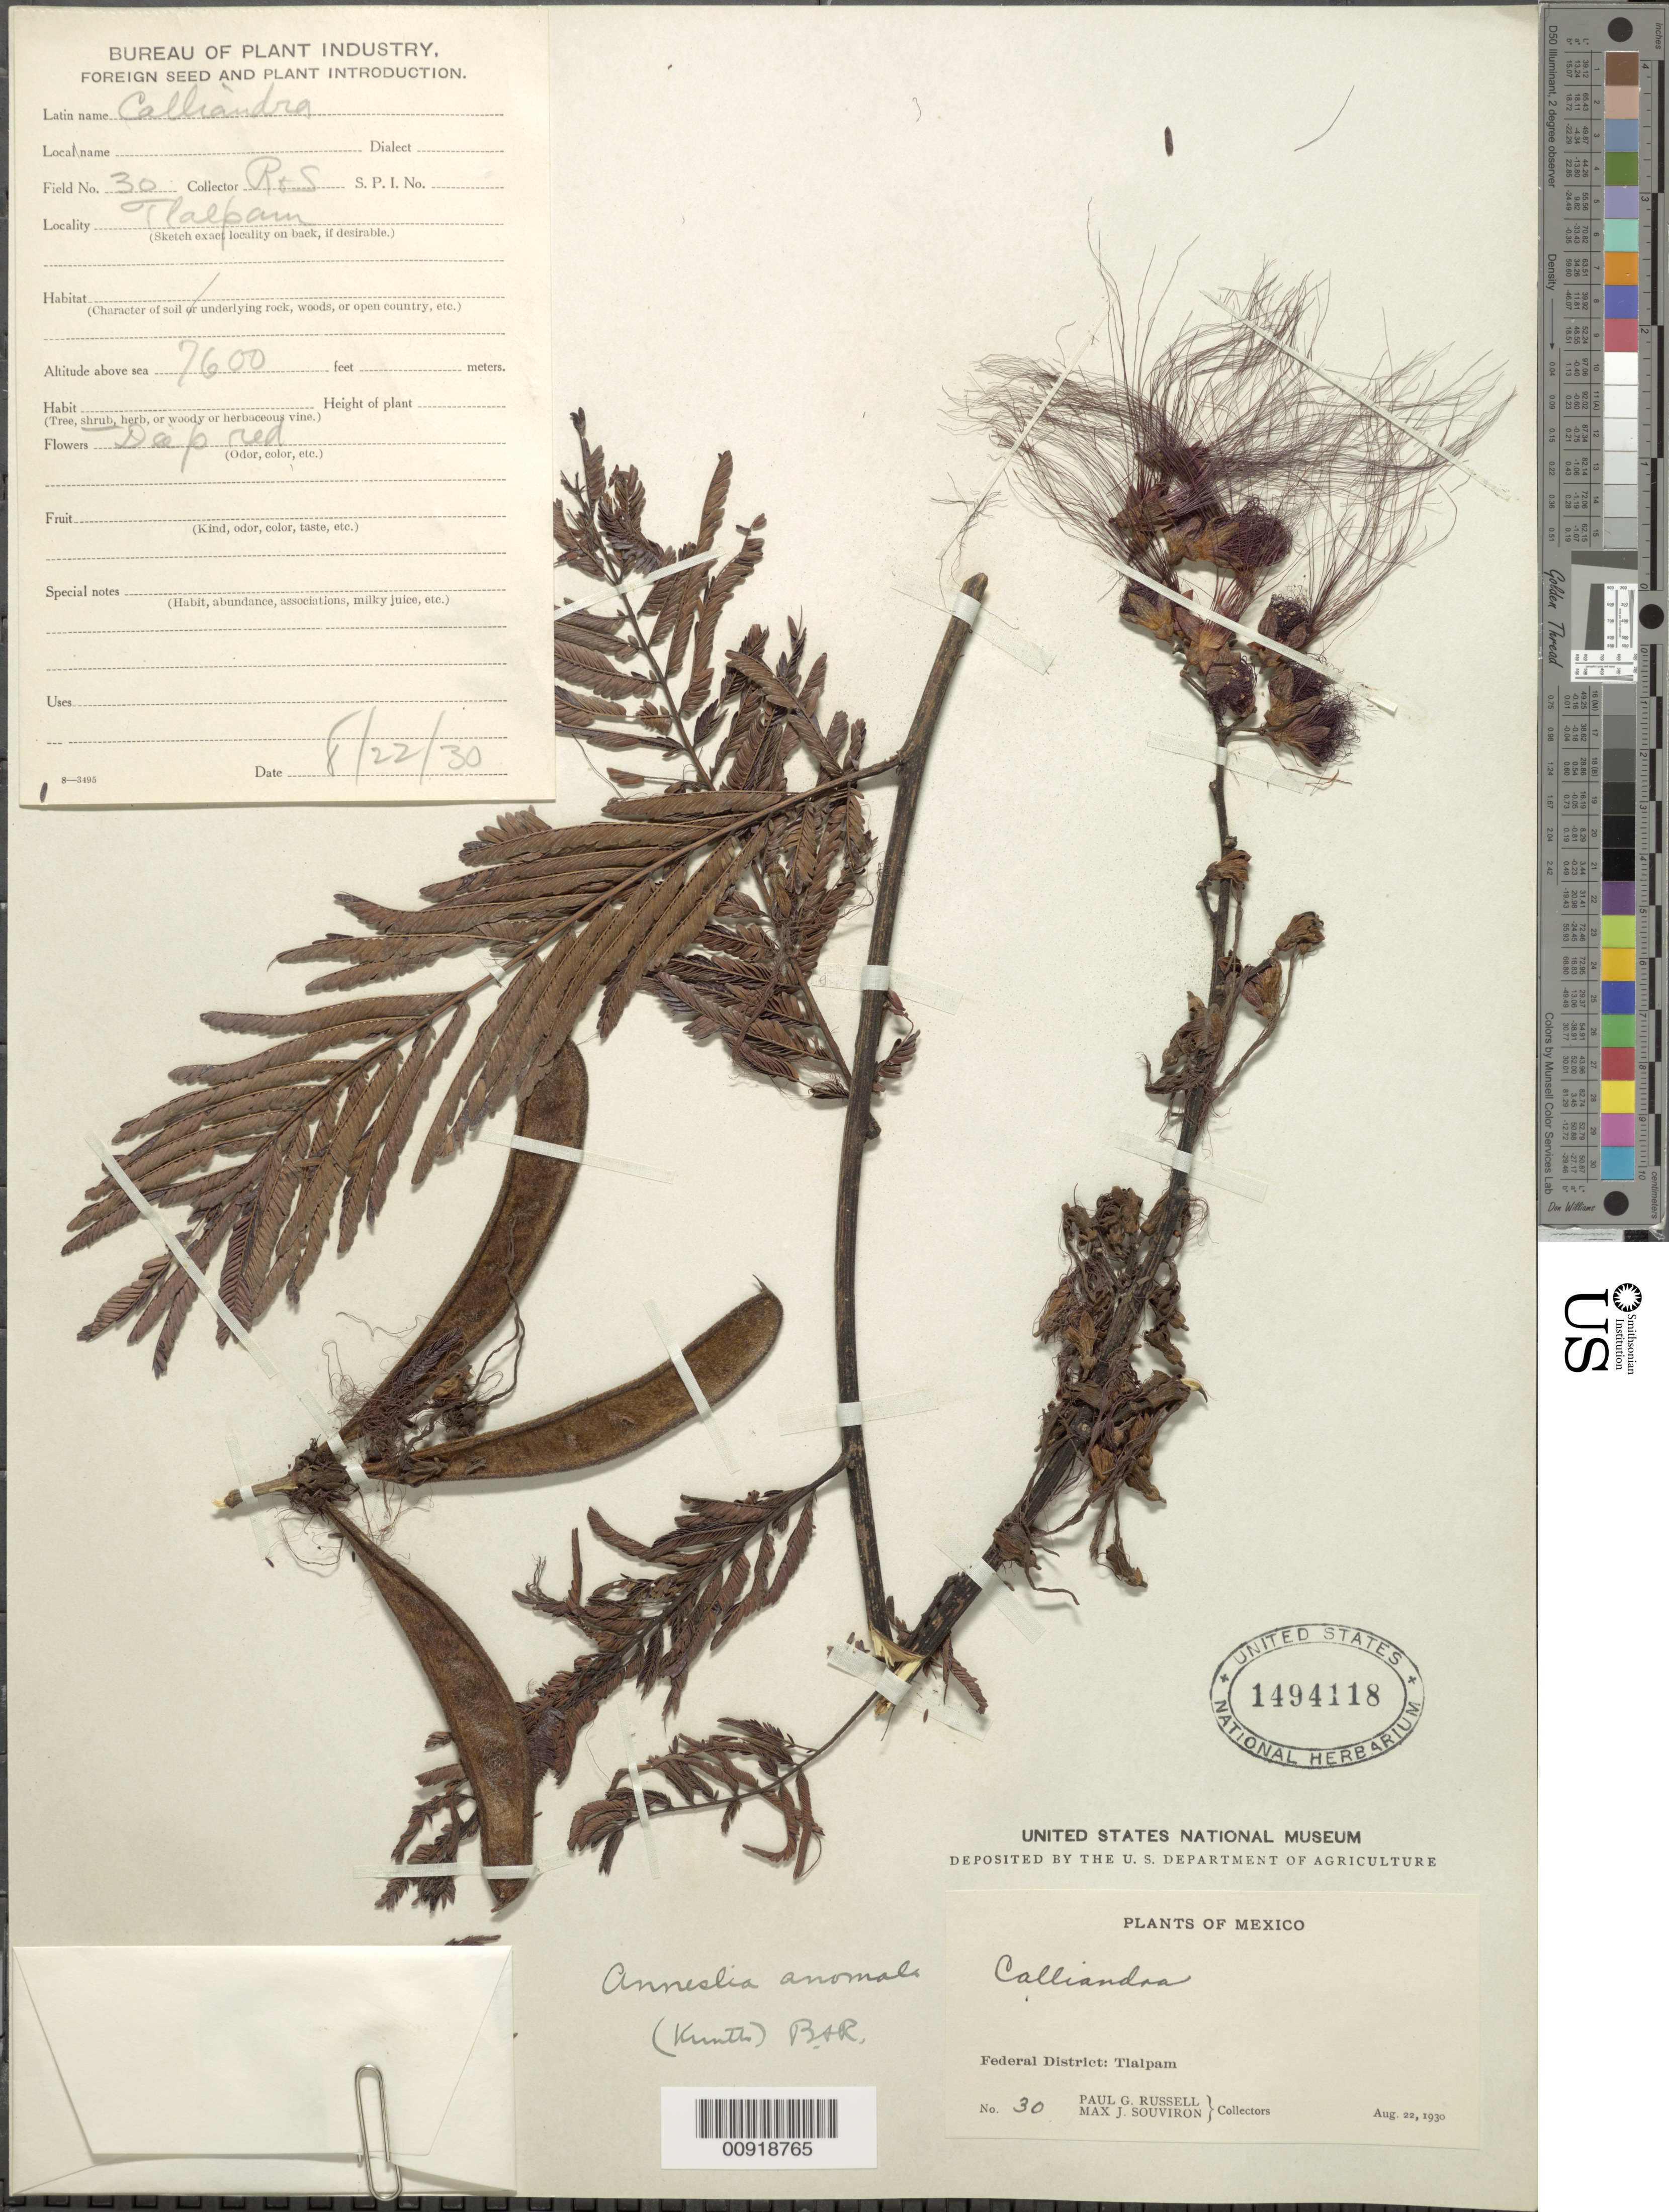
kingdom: Plantae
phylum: Tracheophyta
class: Magnoliopsida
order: Fabales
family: Fabaceae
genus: Calliandra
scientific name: Calliandra anomala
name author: (Kunth) J.F. Macbr.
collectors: P. G. Russell & M. J. Souviron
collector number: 30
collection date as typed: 22 Aug 1930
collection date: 1930-08-22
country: Mexico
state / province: Distrito Federal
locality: Distrito Federal: Tlalpam.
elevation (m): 2316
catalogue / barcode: US 1494118